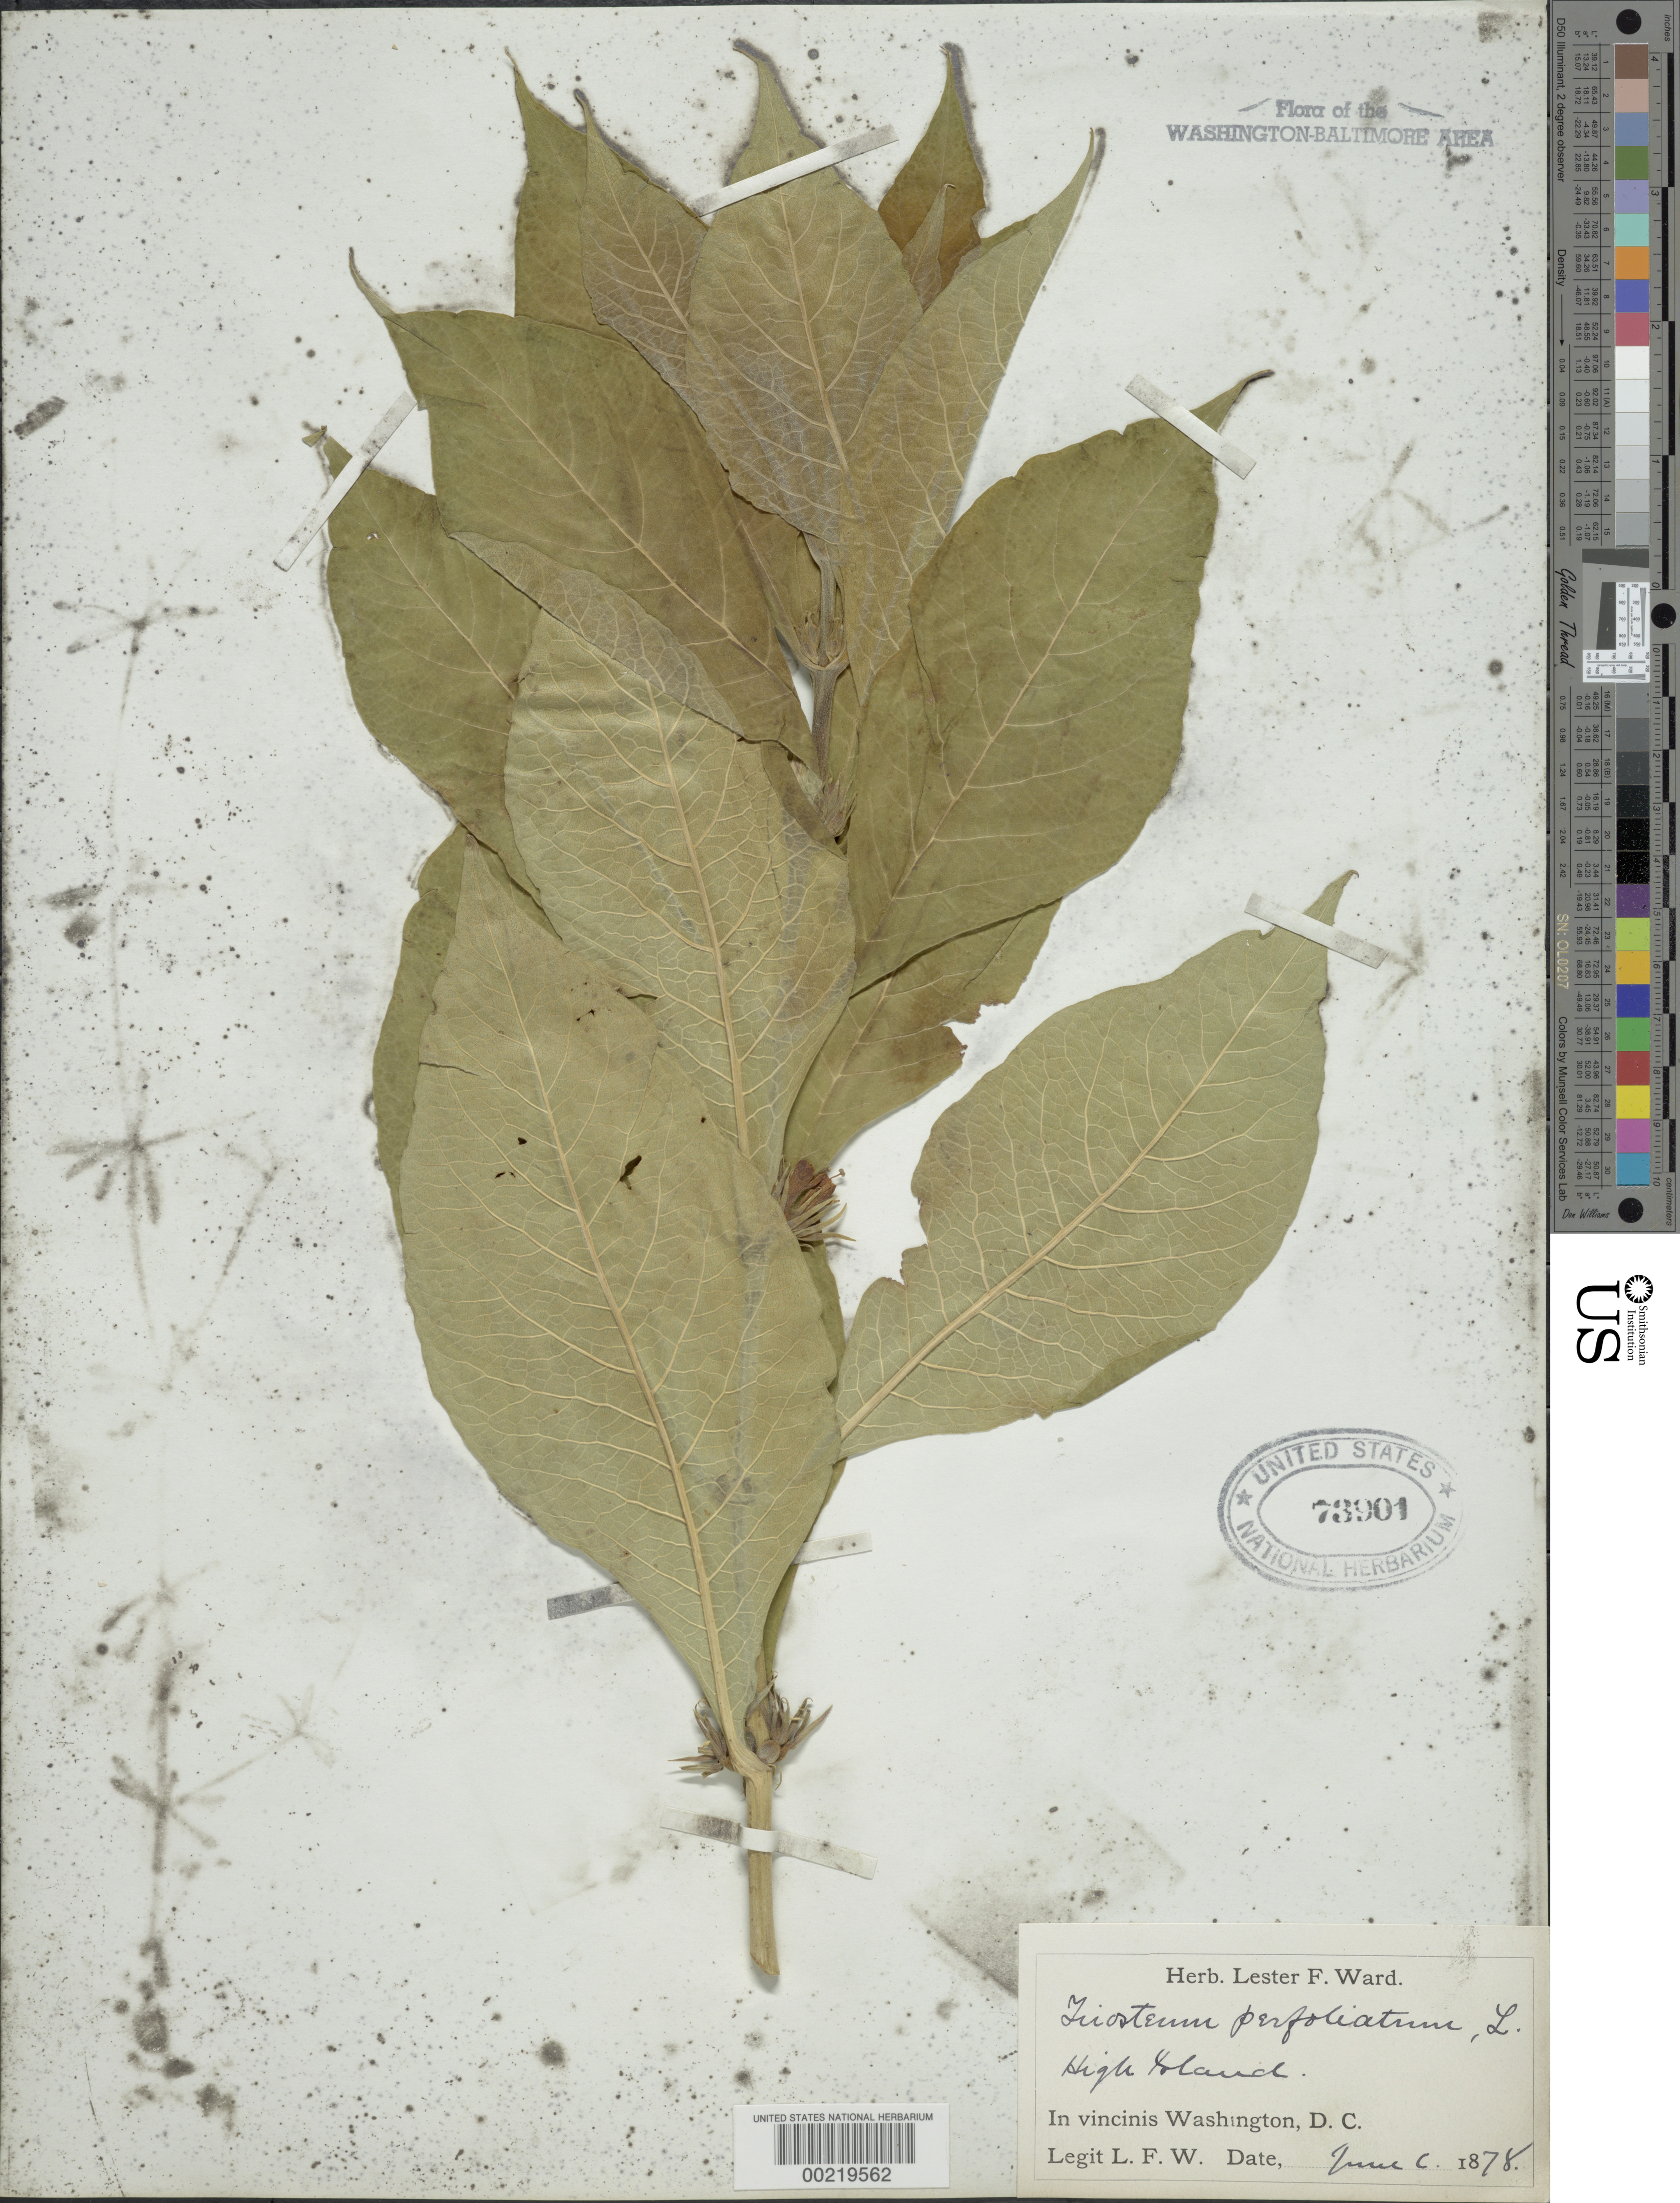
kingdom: Plantae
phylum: Tracheophyta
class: Magnoliopsida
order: Dipsacales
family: Caprifoliaceae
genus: Triosteum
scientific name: Triosteum perfoliatum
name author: L.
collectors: L. F. Ward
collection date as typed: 06 Jun 1878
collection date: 1878-06-06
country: United States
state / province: Maryland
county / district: Montgomery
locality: High Island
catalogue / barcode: US 73901